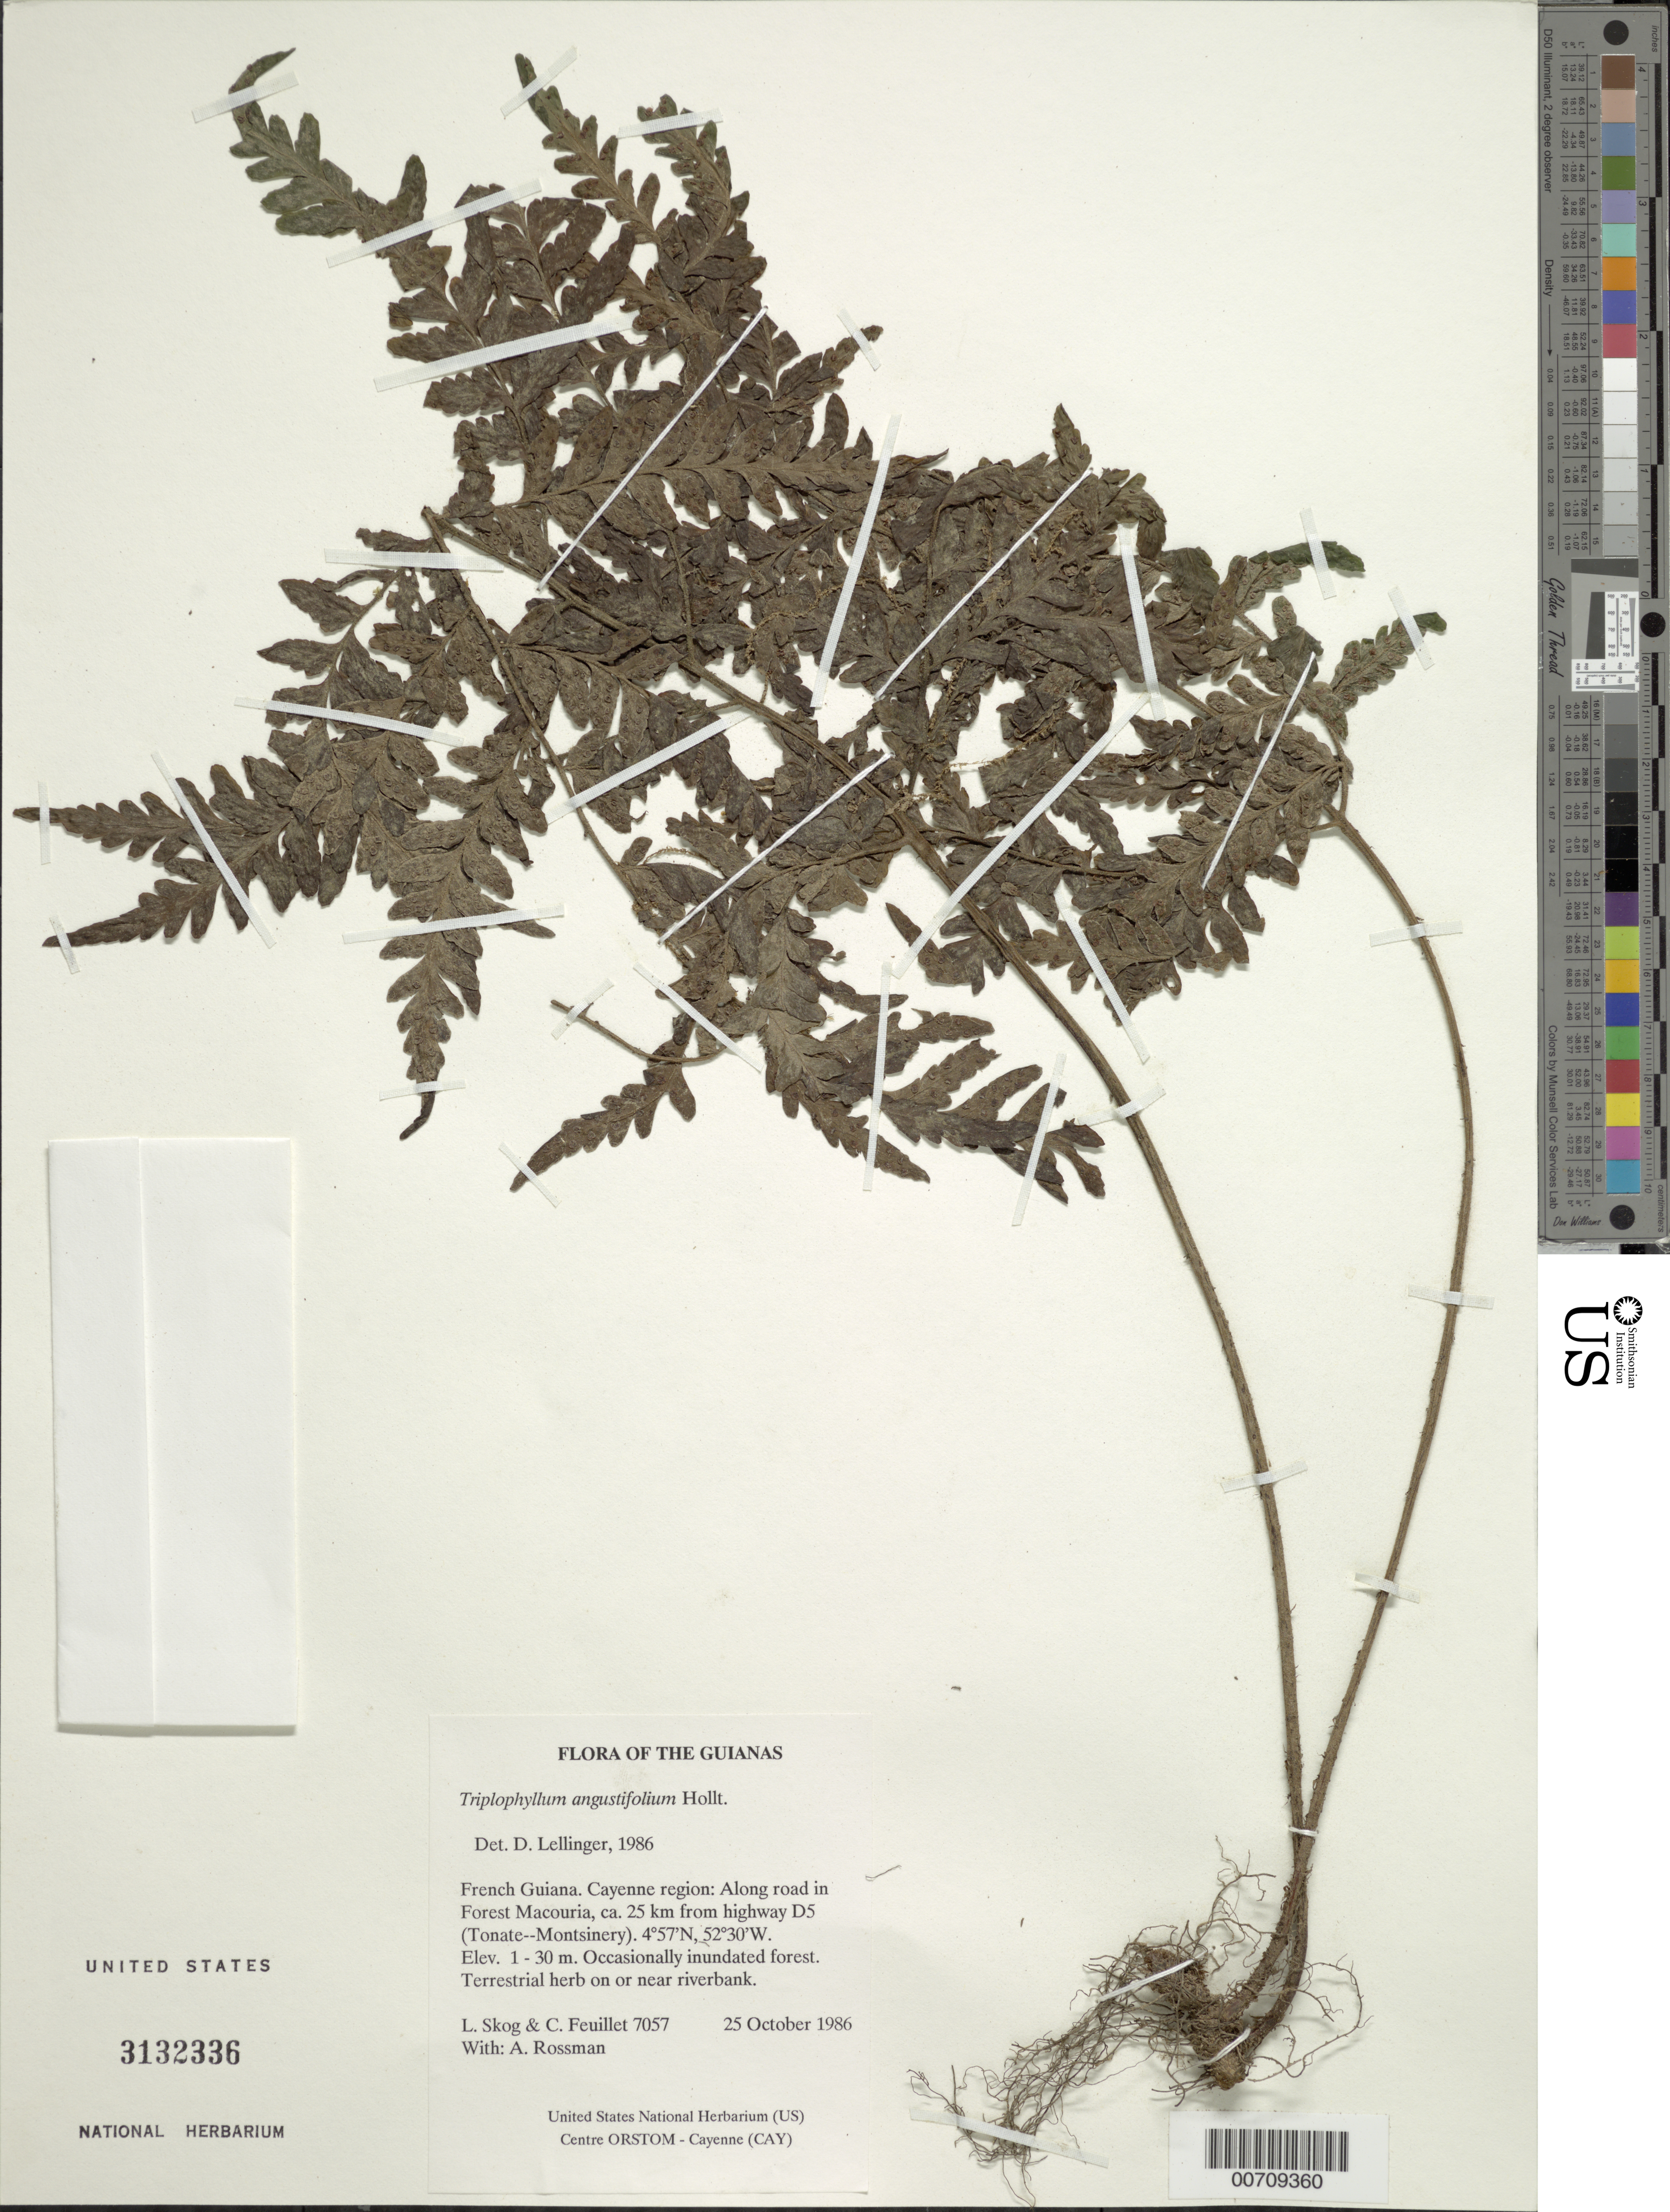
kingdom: Plantae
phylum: Tracheophyta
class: Polypodiopsida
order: Polypodiales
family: Tectariaceae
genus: Triplophyllum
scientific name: Triplophyllum angustifolium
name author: Holttum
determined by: Lellinger, David B., (BOT), Smithsonian Institution - National Museum of Natural History (UNITED STATES)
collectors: L. E. Skog, C. Feuillet & A. Rossman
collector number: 7057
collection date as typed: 25 October 1986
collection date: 1986-10-25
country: French Guiana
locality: Cayenne. Along road in Forest Macouria, ca. 25 km from highway D5 (Tonate--Montsinery)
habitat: Occasionally inundated forest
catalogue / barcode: US 3132336